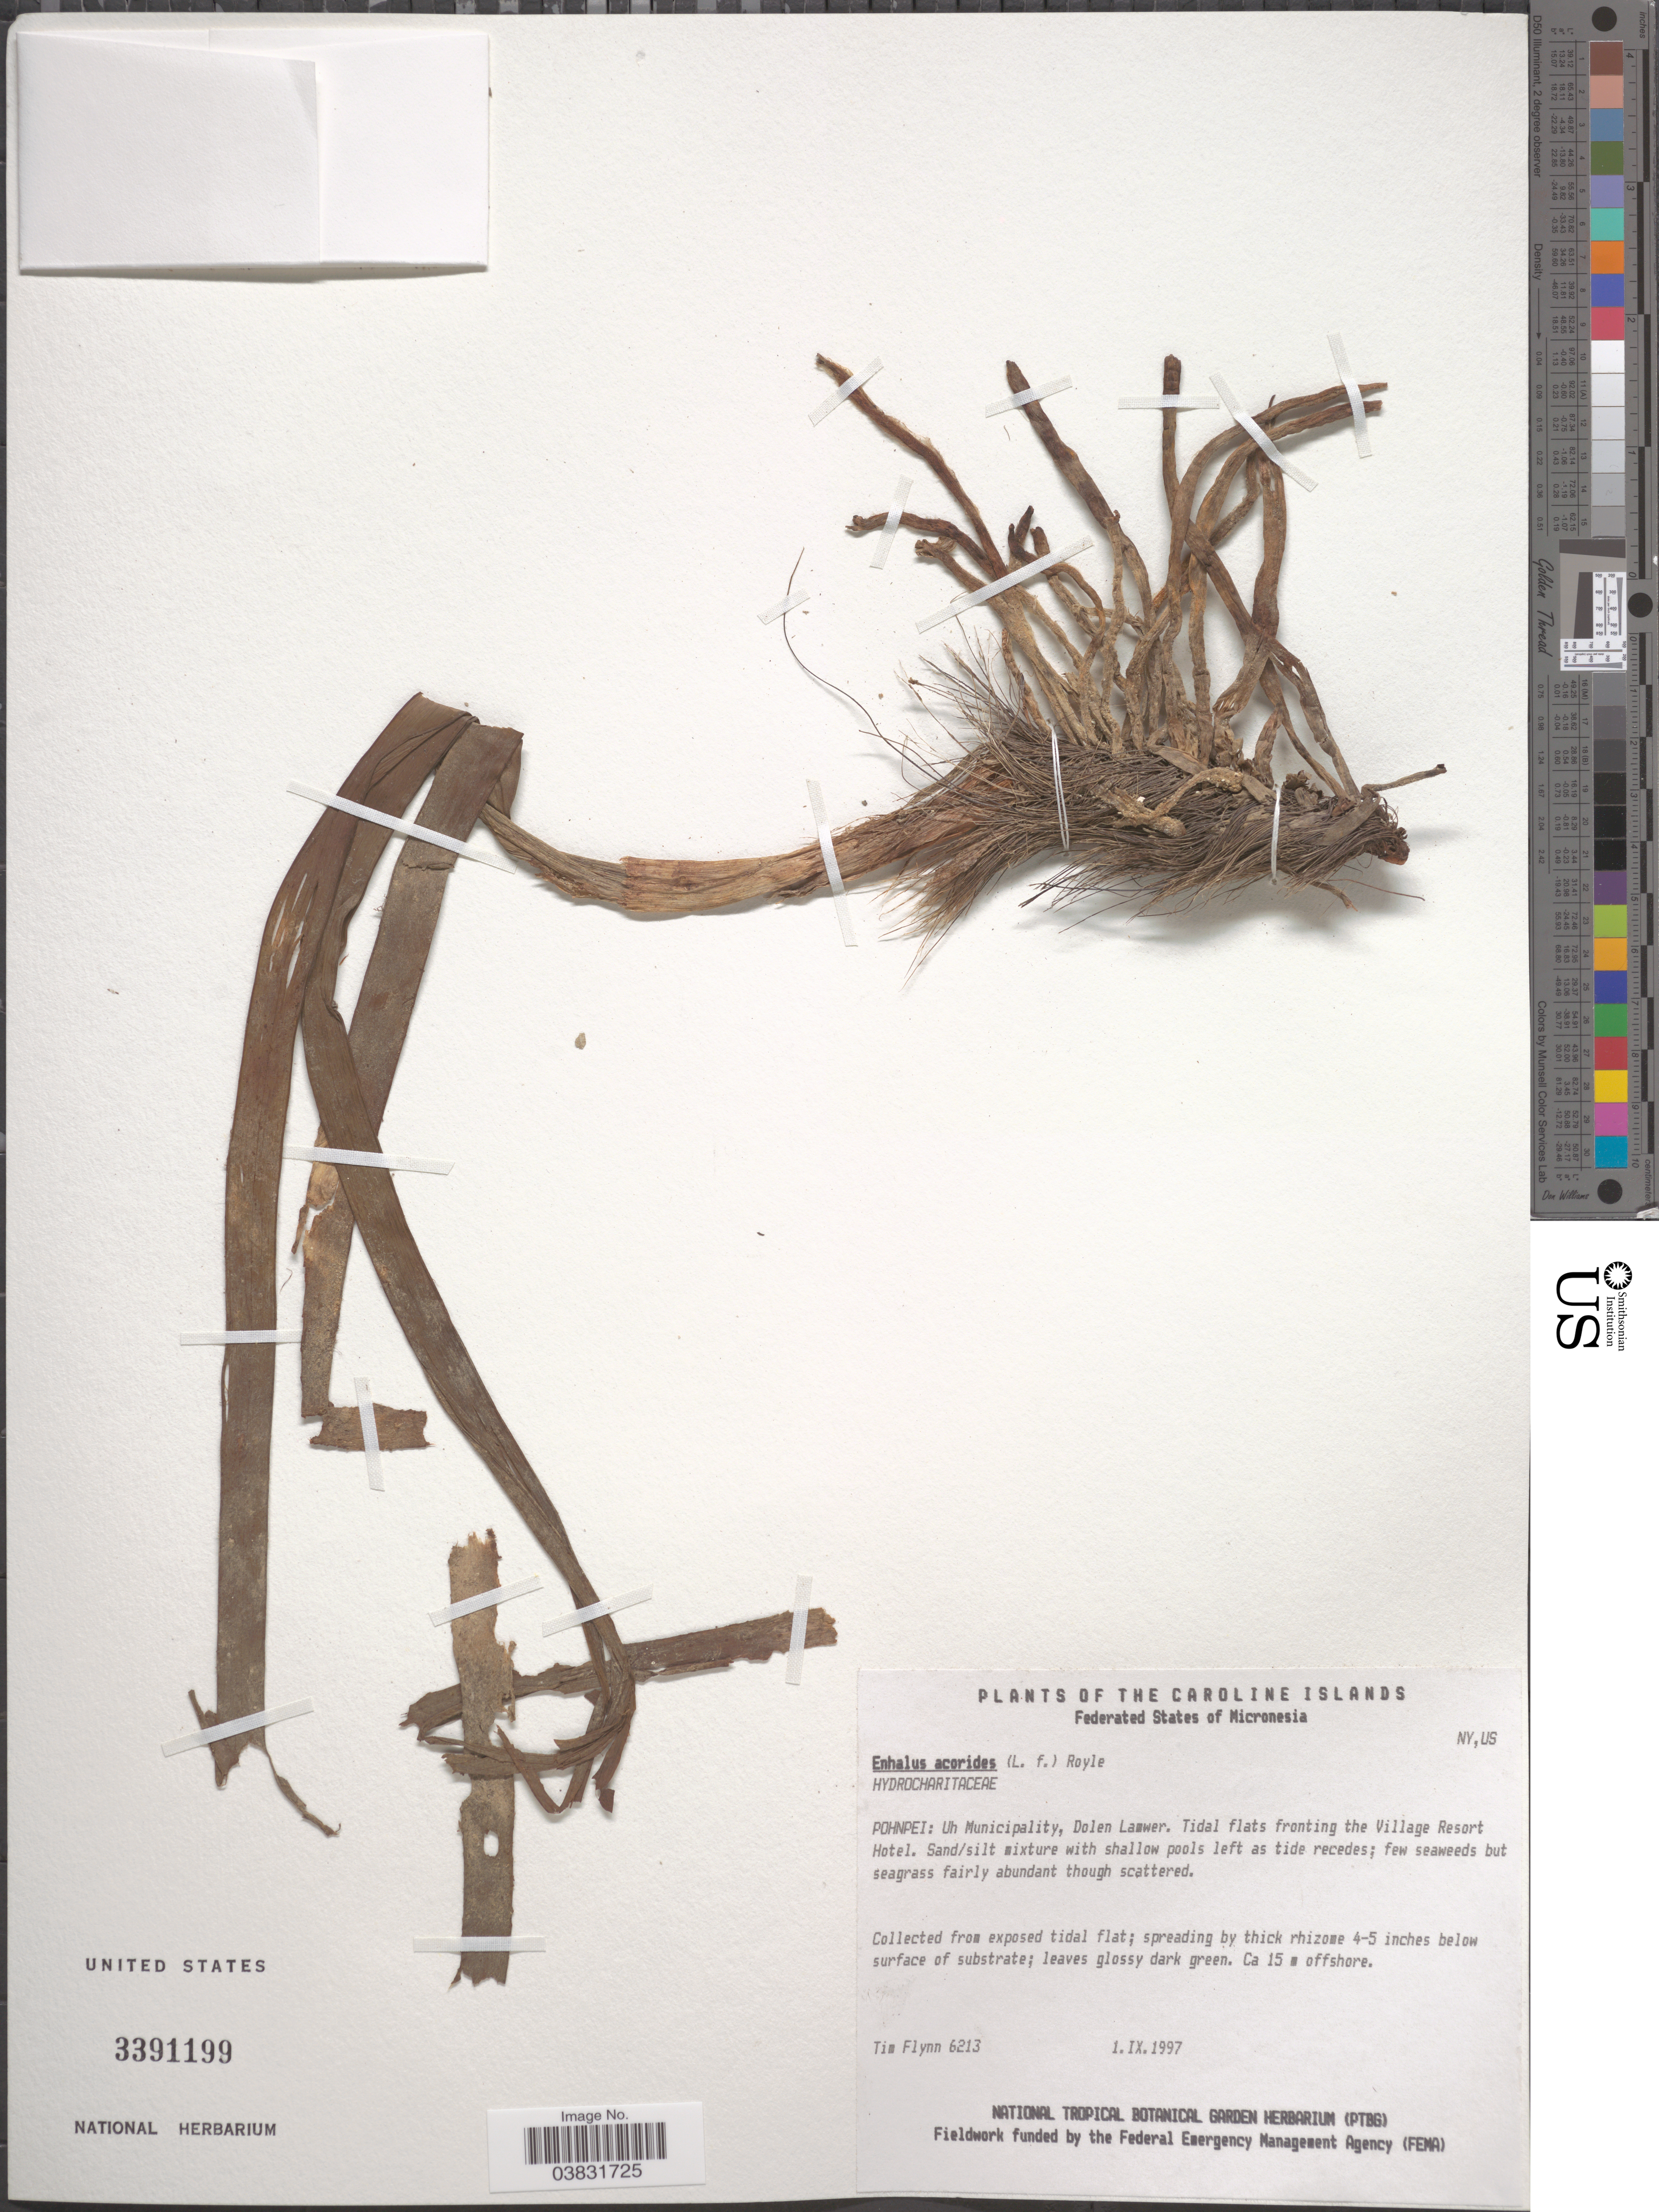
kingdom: Plantae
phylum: Tracheophyta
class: Liliopsida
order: Alismatales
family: Hydrocharitaceae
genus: Enhalus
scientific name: Enhalus acoroides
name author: (L. f.) Royle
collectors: T. Flynn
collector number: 6213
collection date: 1997-09-01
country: Micronesia, Federated States of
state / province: Pohnpei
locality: Uh Municipality, Dolen Lamwer. Tidal flats fronting the Village Resort Hotel.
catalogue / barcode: US 3391199